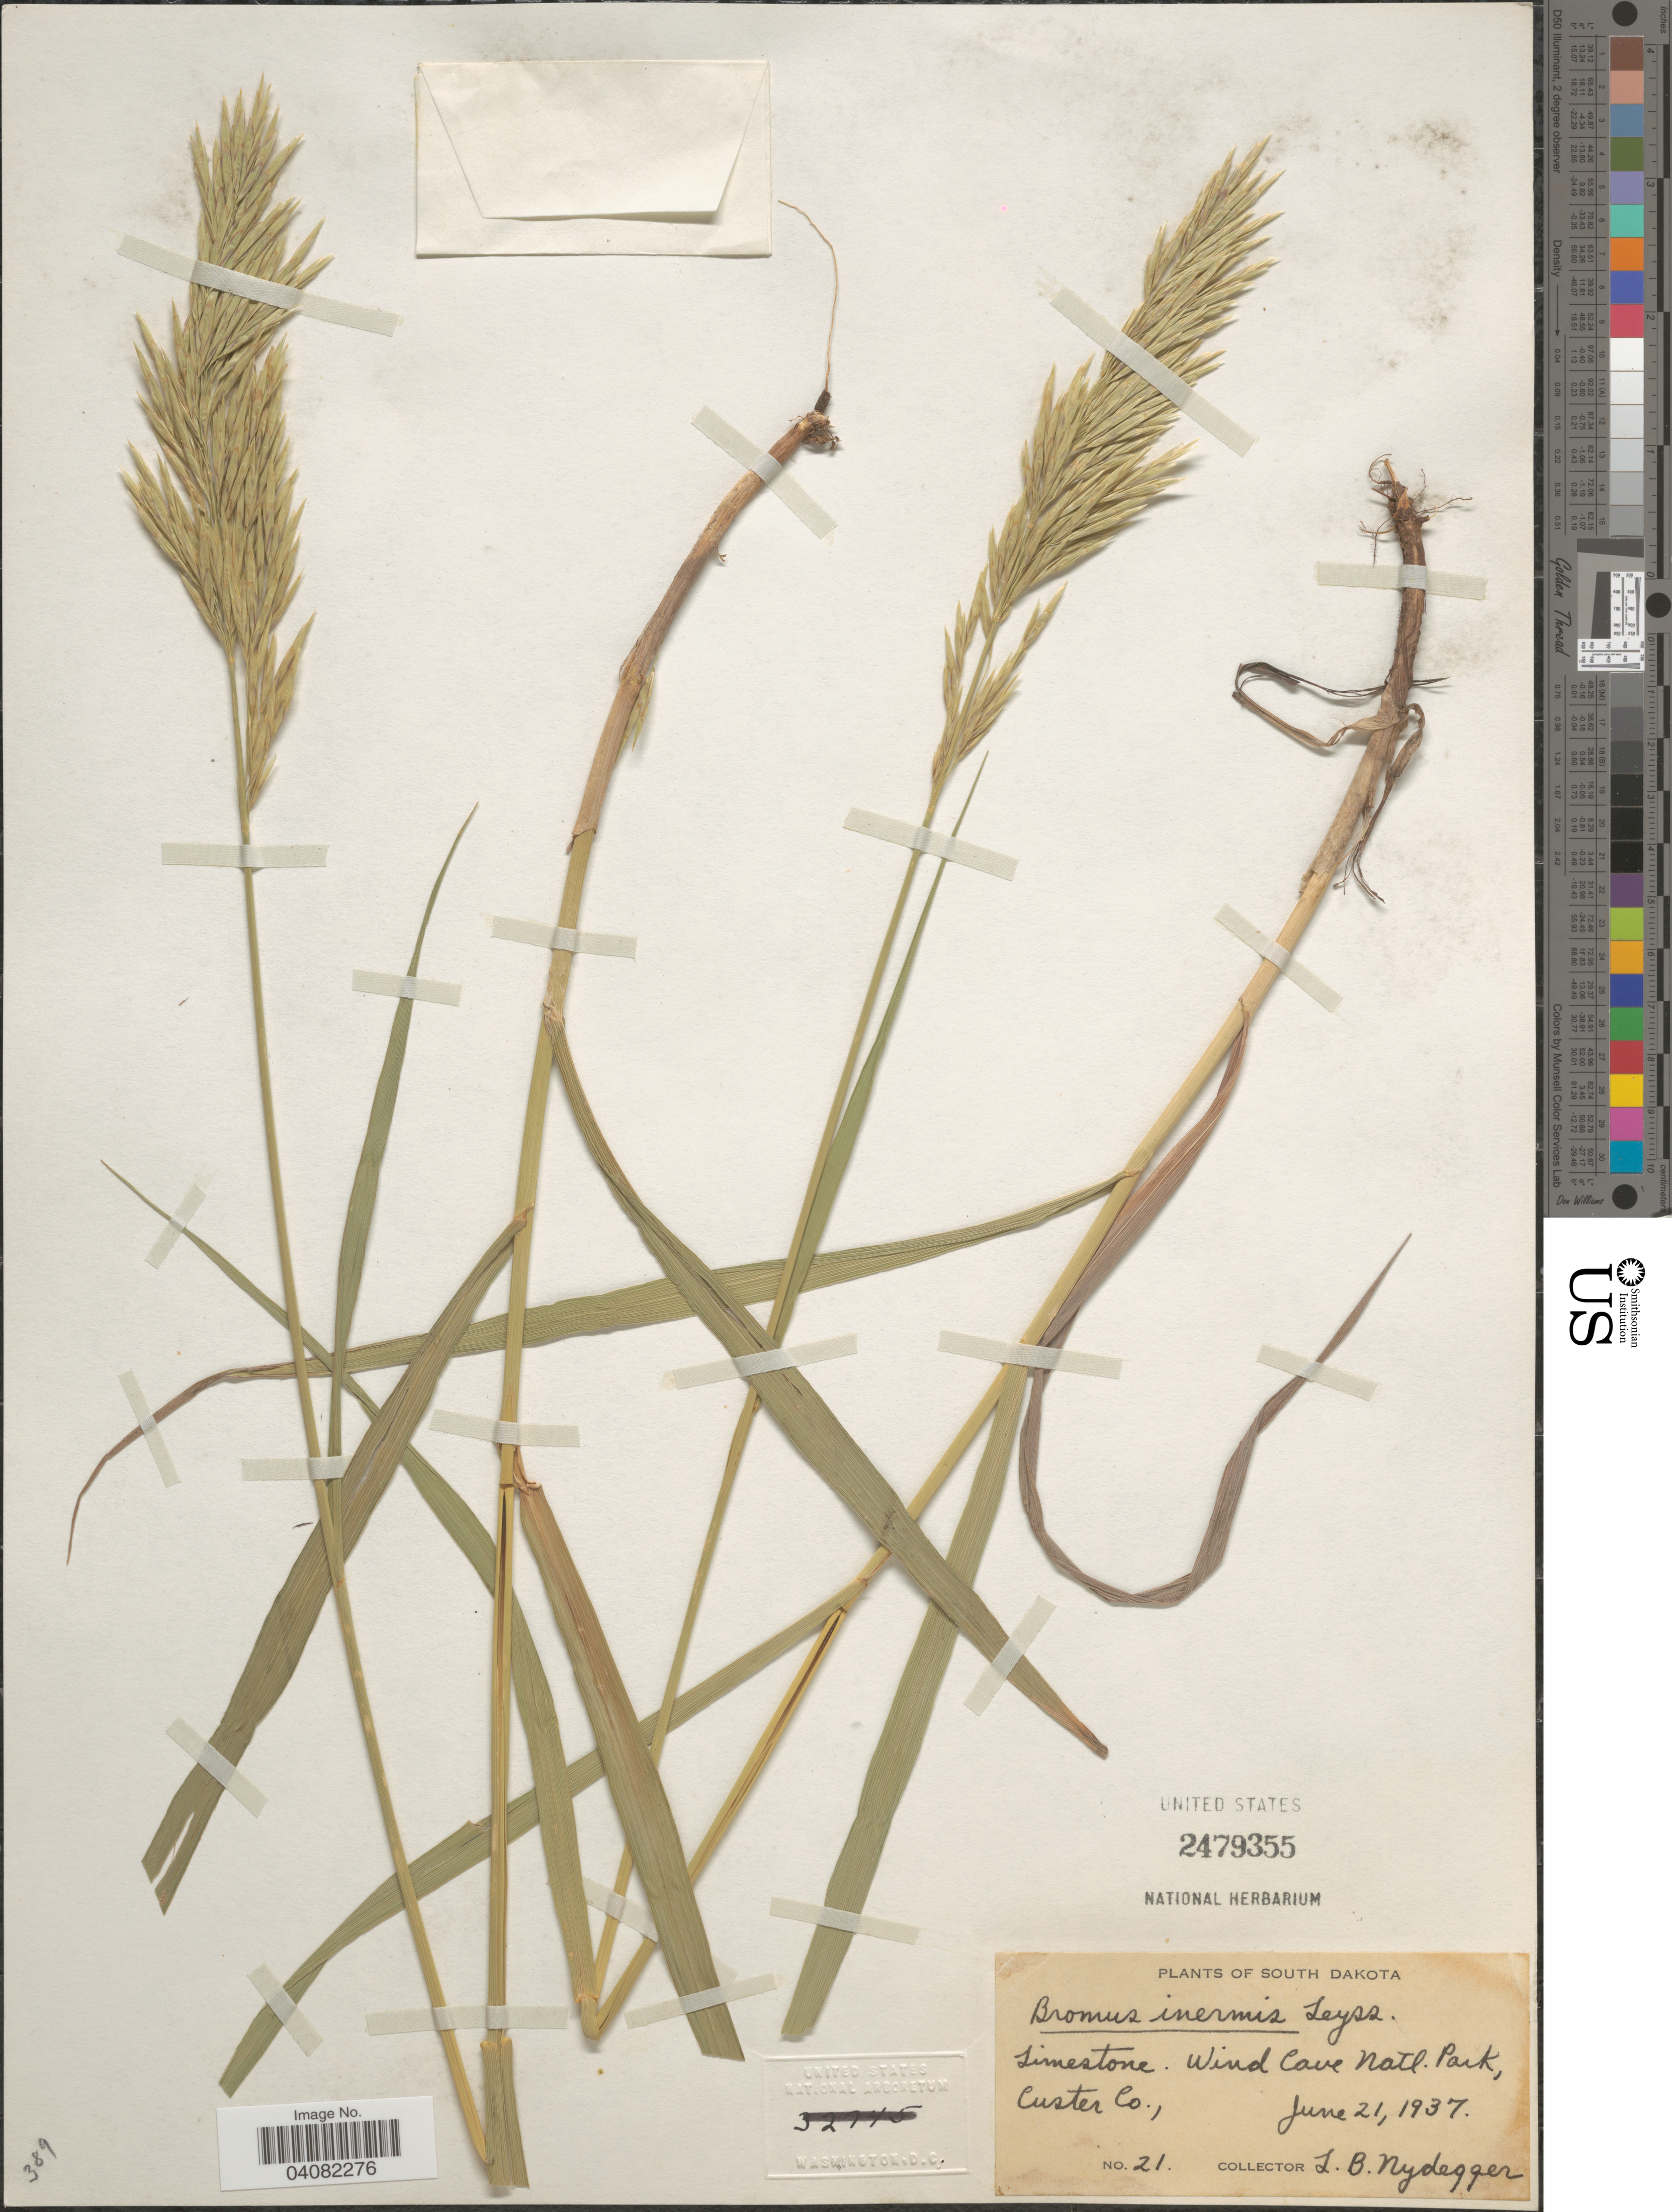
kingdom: Plantae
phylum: Tracheophyta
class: Liliopsida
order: Poales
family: Poaceae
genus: Bromus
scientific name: Bromus inermis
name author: Leyss.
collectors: L. Nydegger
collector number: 21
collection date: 1937-06-21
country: United States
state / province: South Dakota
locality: Limestone. Wind Cave Natl. Park, Custer Co.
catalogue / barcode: US 2479355